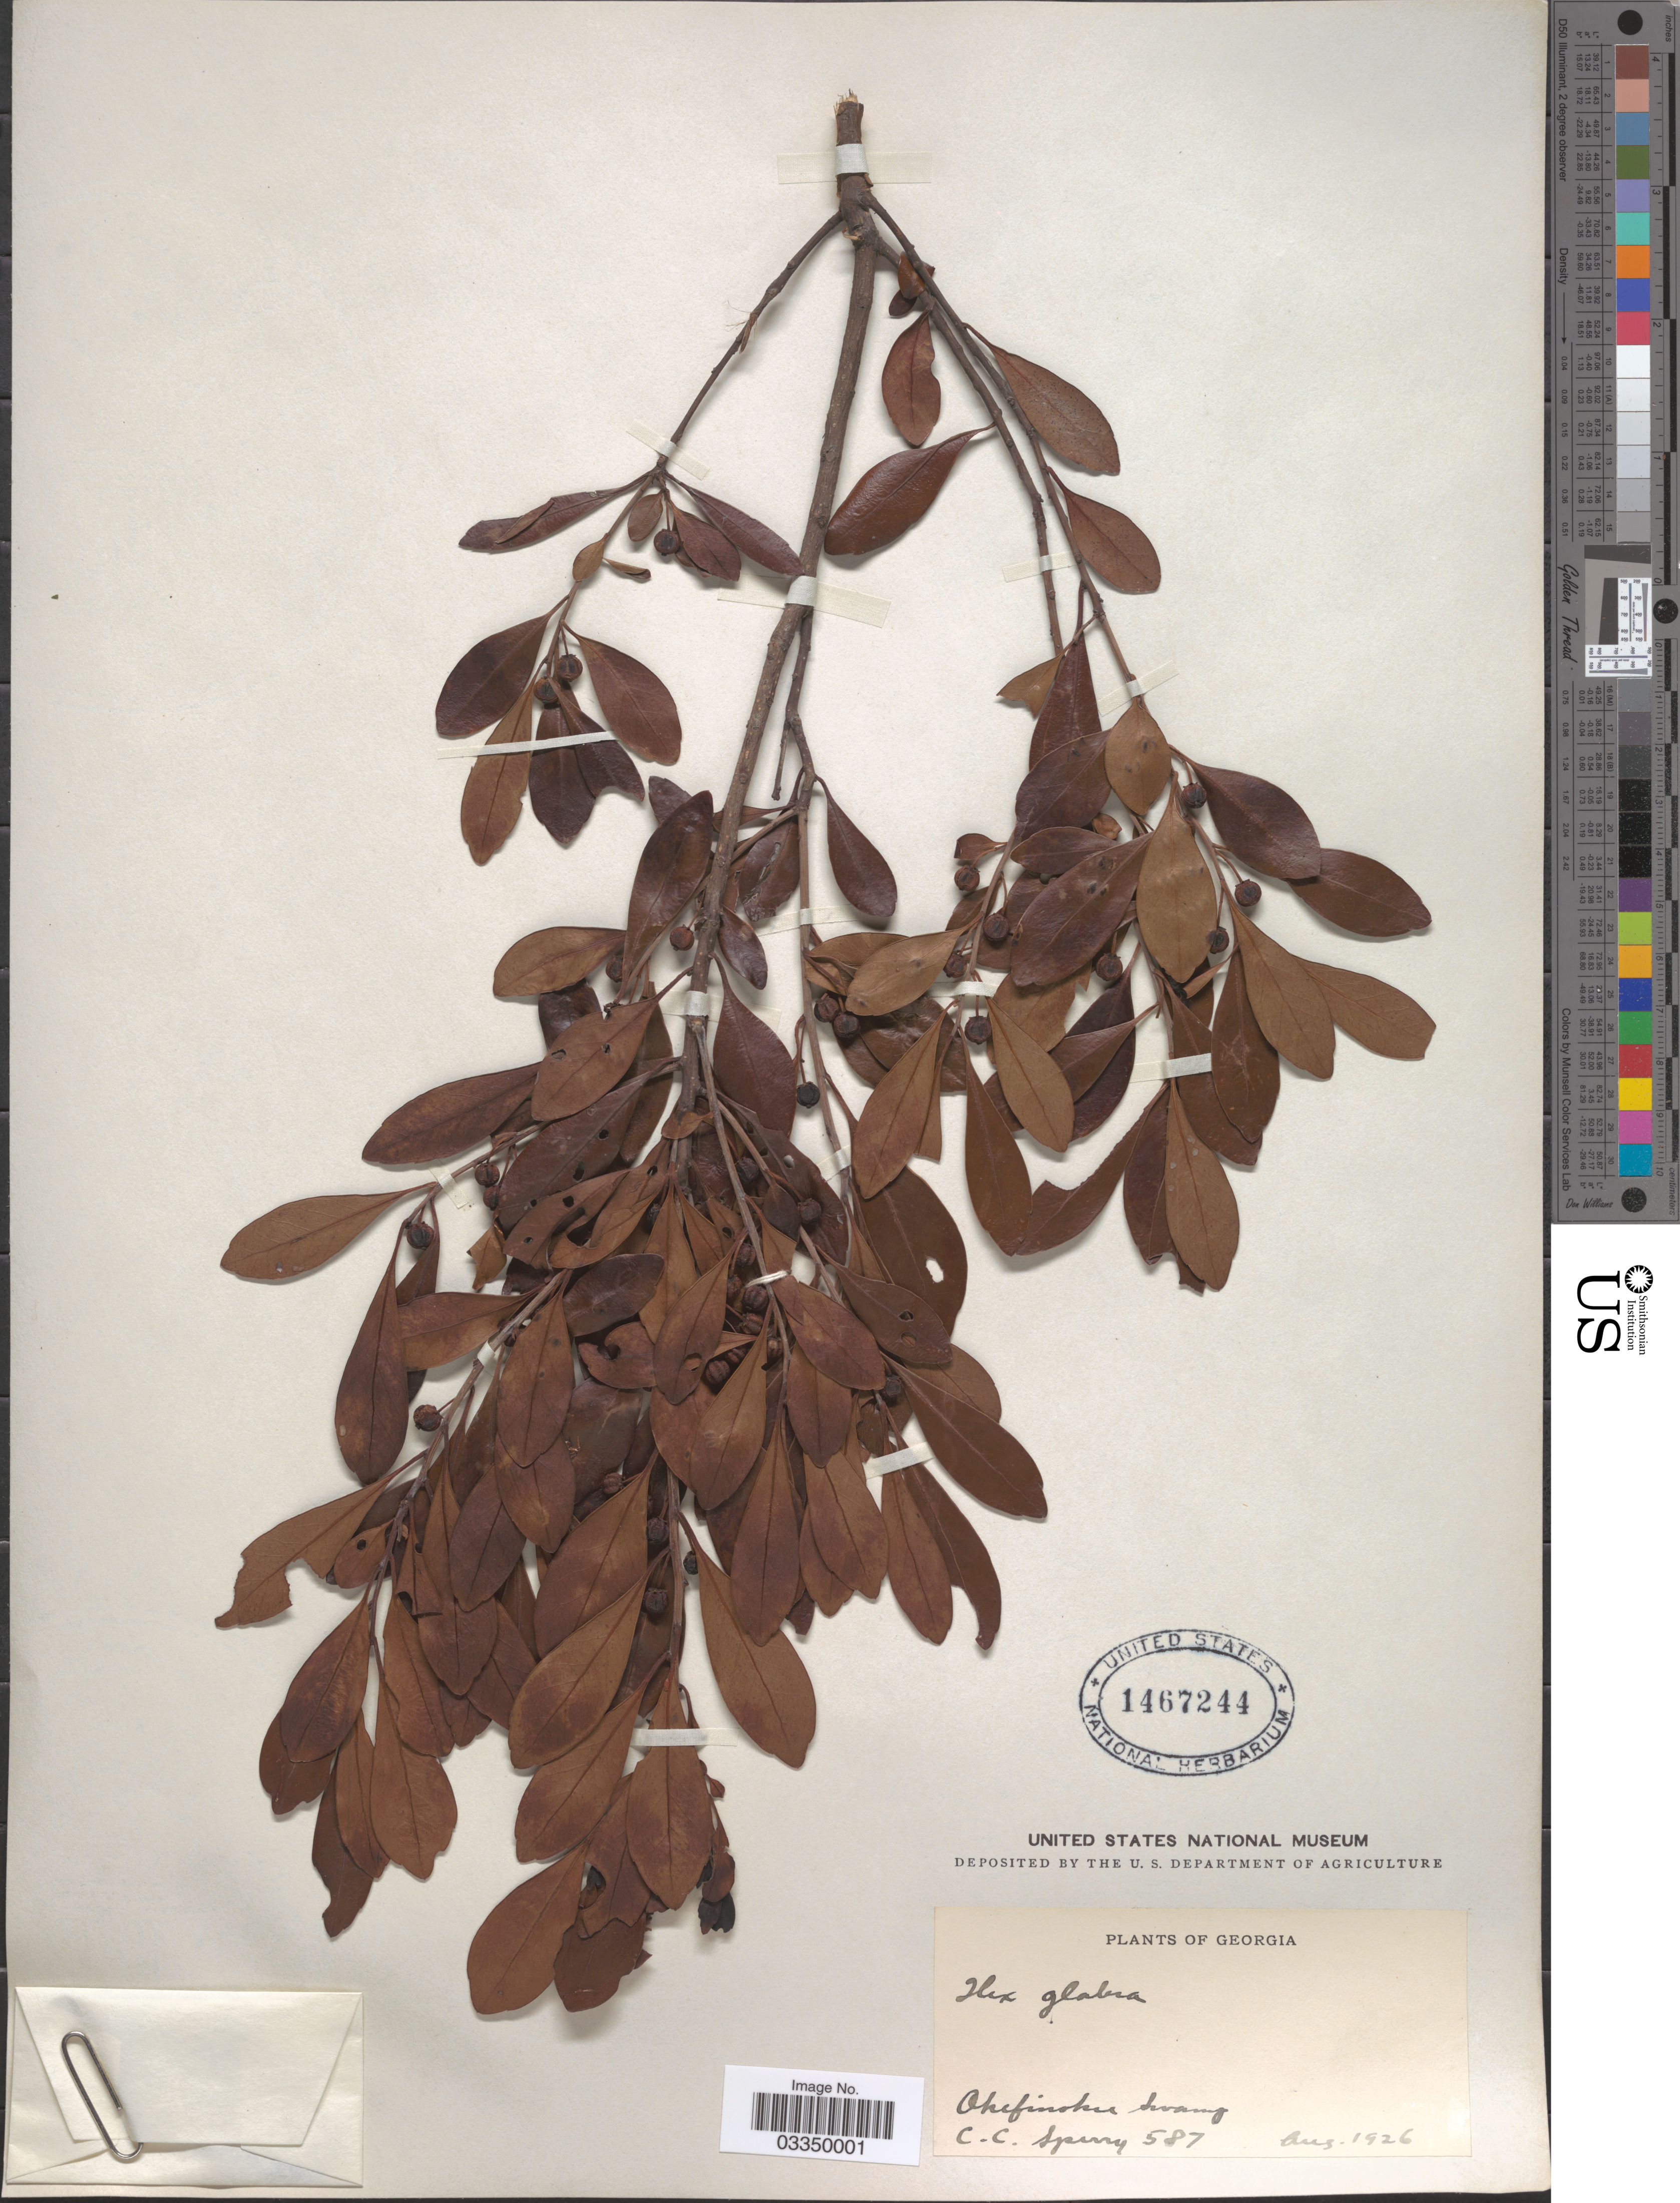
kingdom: Plantae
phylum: Tracheophyta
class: Magnoliopsida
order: Aquifoliales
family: Aquifoliaceae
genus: Ilex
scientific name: Ilex glabra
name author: (L.) A. Gray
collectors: C. C. Sperry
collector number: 587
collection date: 1926-08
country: United States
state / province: Georgia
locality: Okefinokee Swamp.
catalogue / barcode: US 1467244